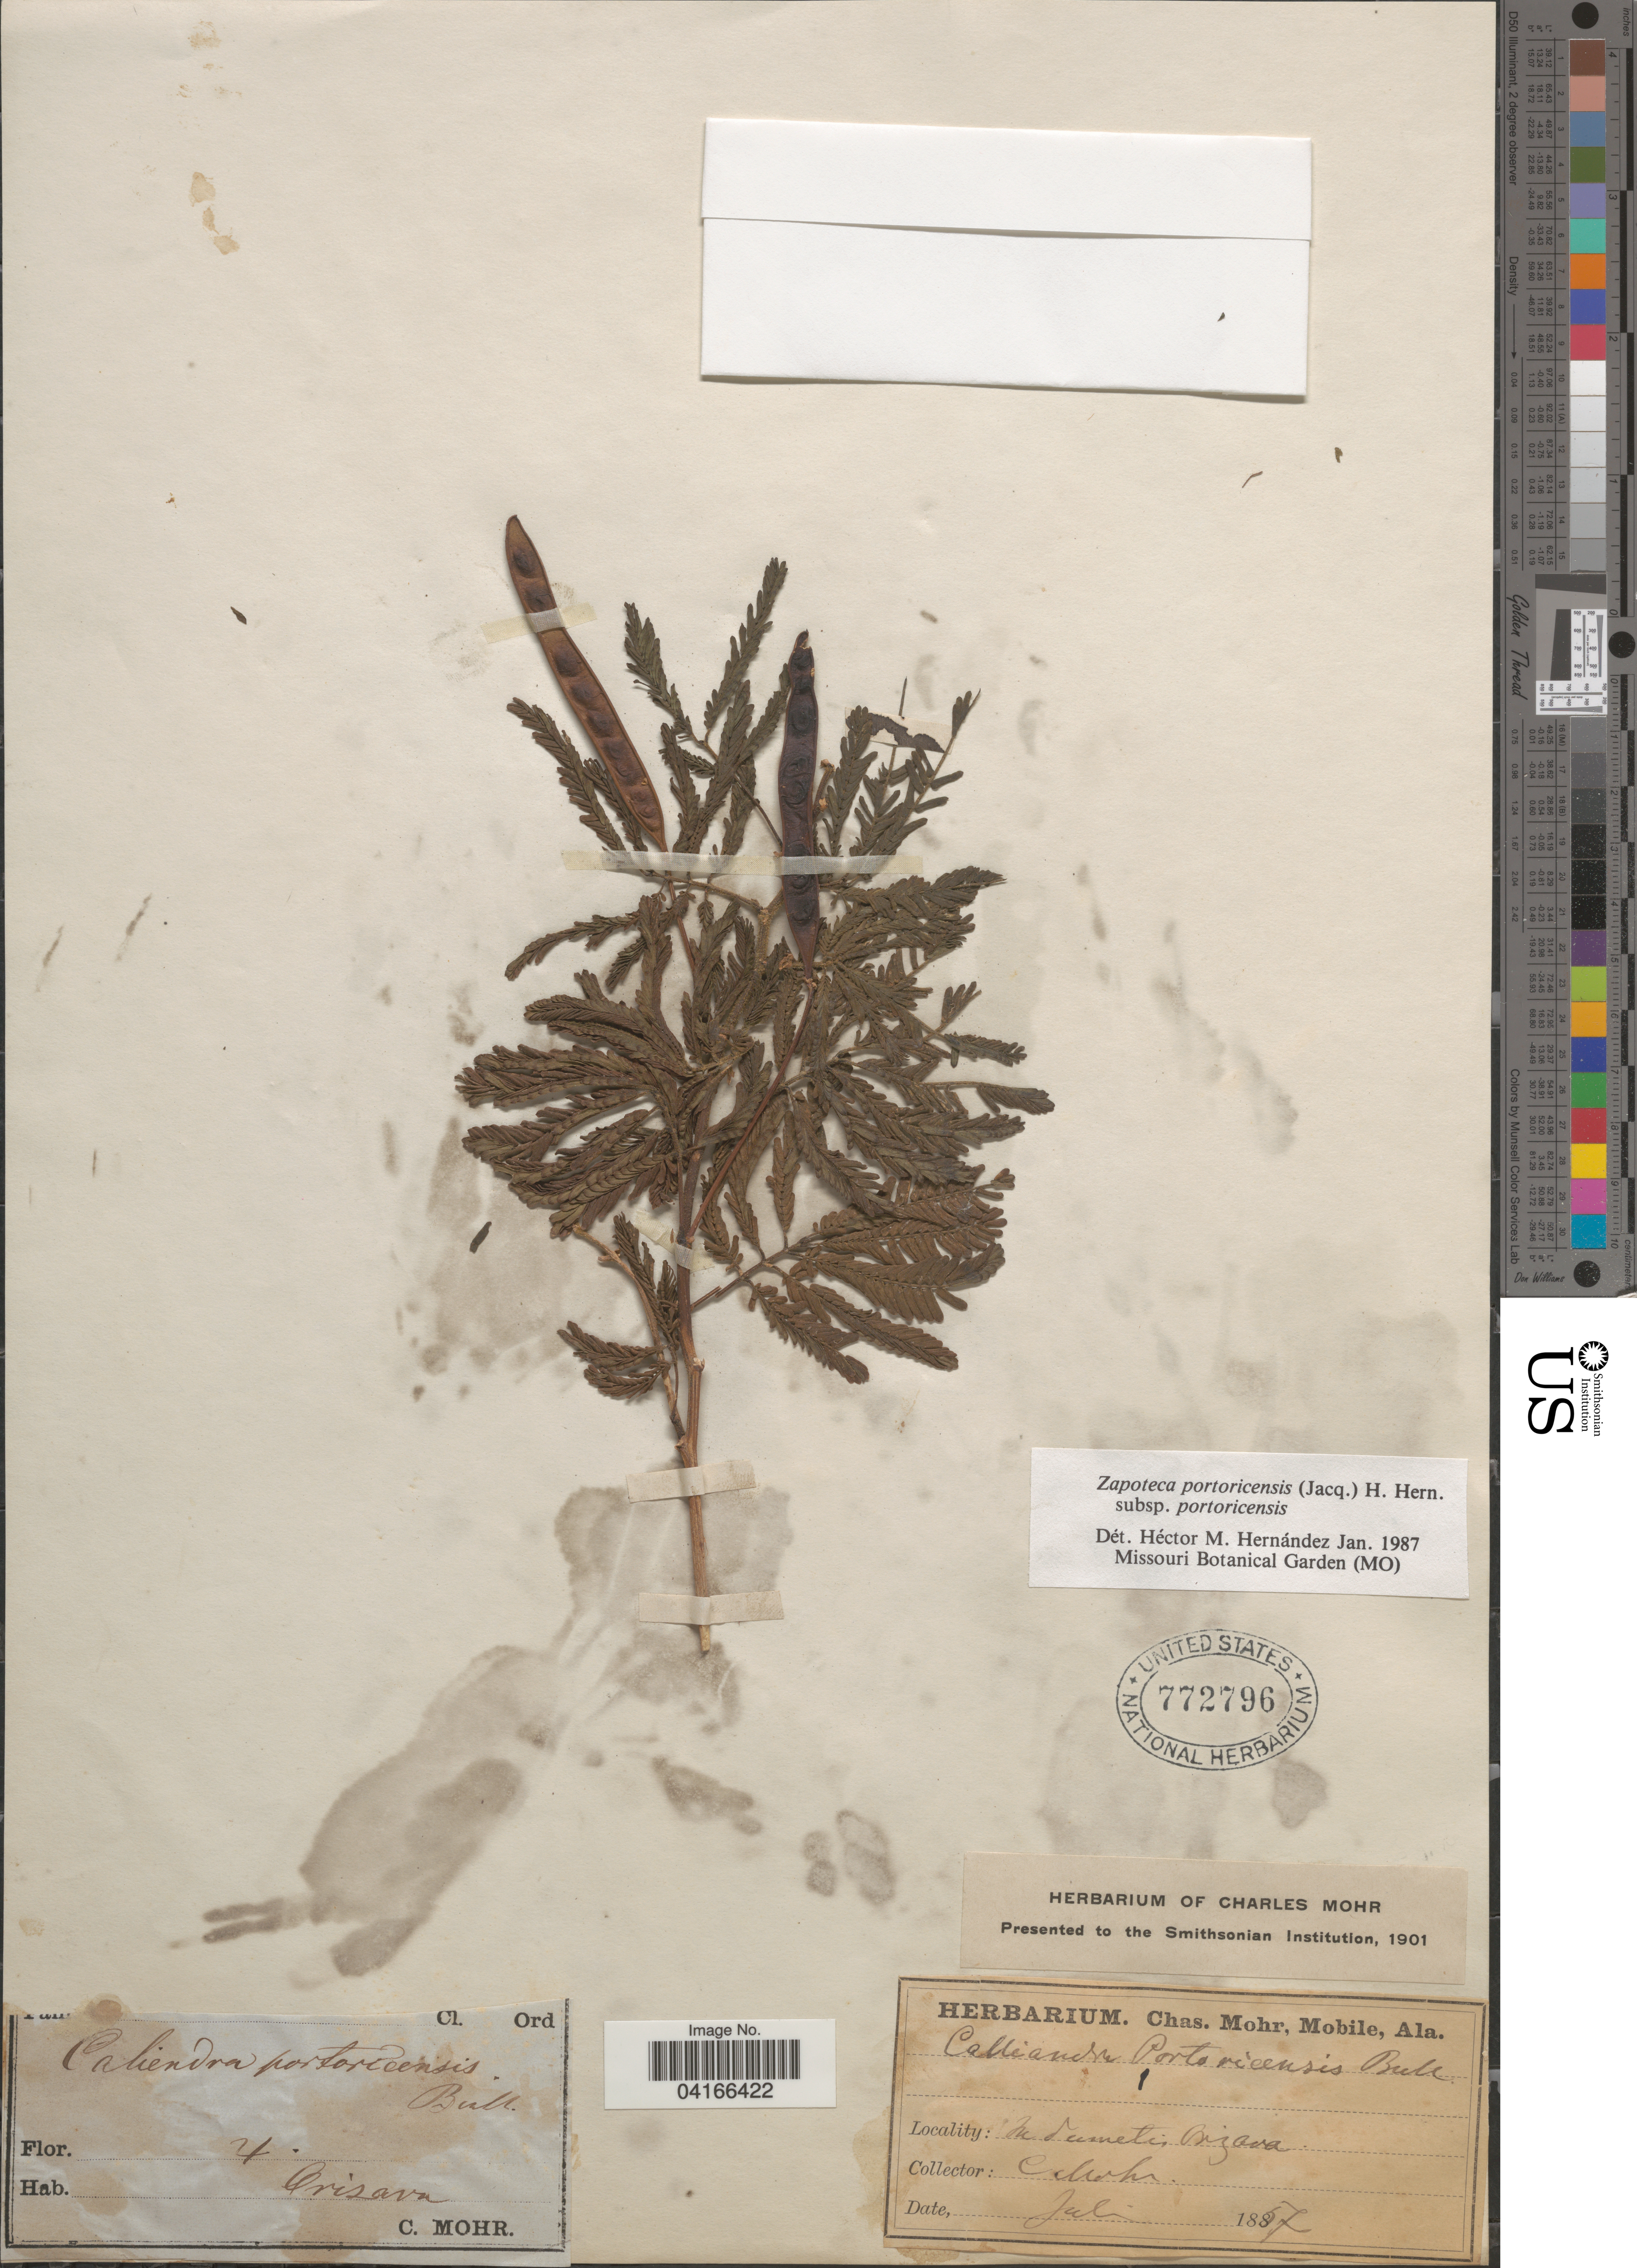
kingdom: Plantae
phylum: Tracheophyta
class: Magnoliopsida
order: Fabales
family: Fabaceae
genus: Zapoteca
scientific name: Zapoteca portoricensis subsp. portoricensis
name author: (Jacq.) H.M. Hern.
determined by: Hernandez, H. M., (MO), Missouri Botanical Garden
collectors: C. T. Mohr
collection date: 1887-07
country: United States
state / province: Arizona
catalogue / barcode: US 772796